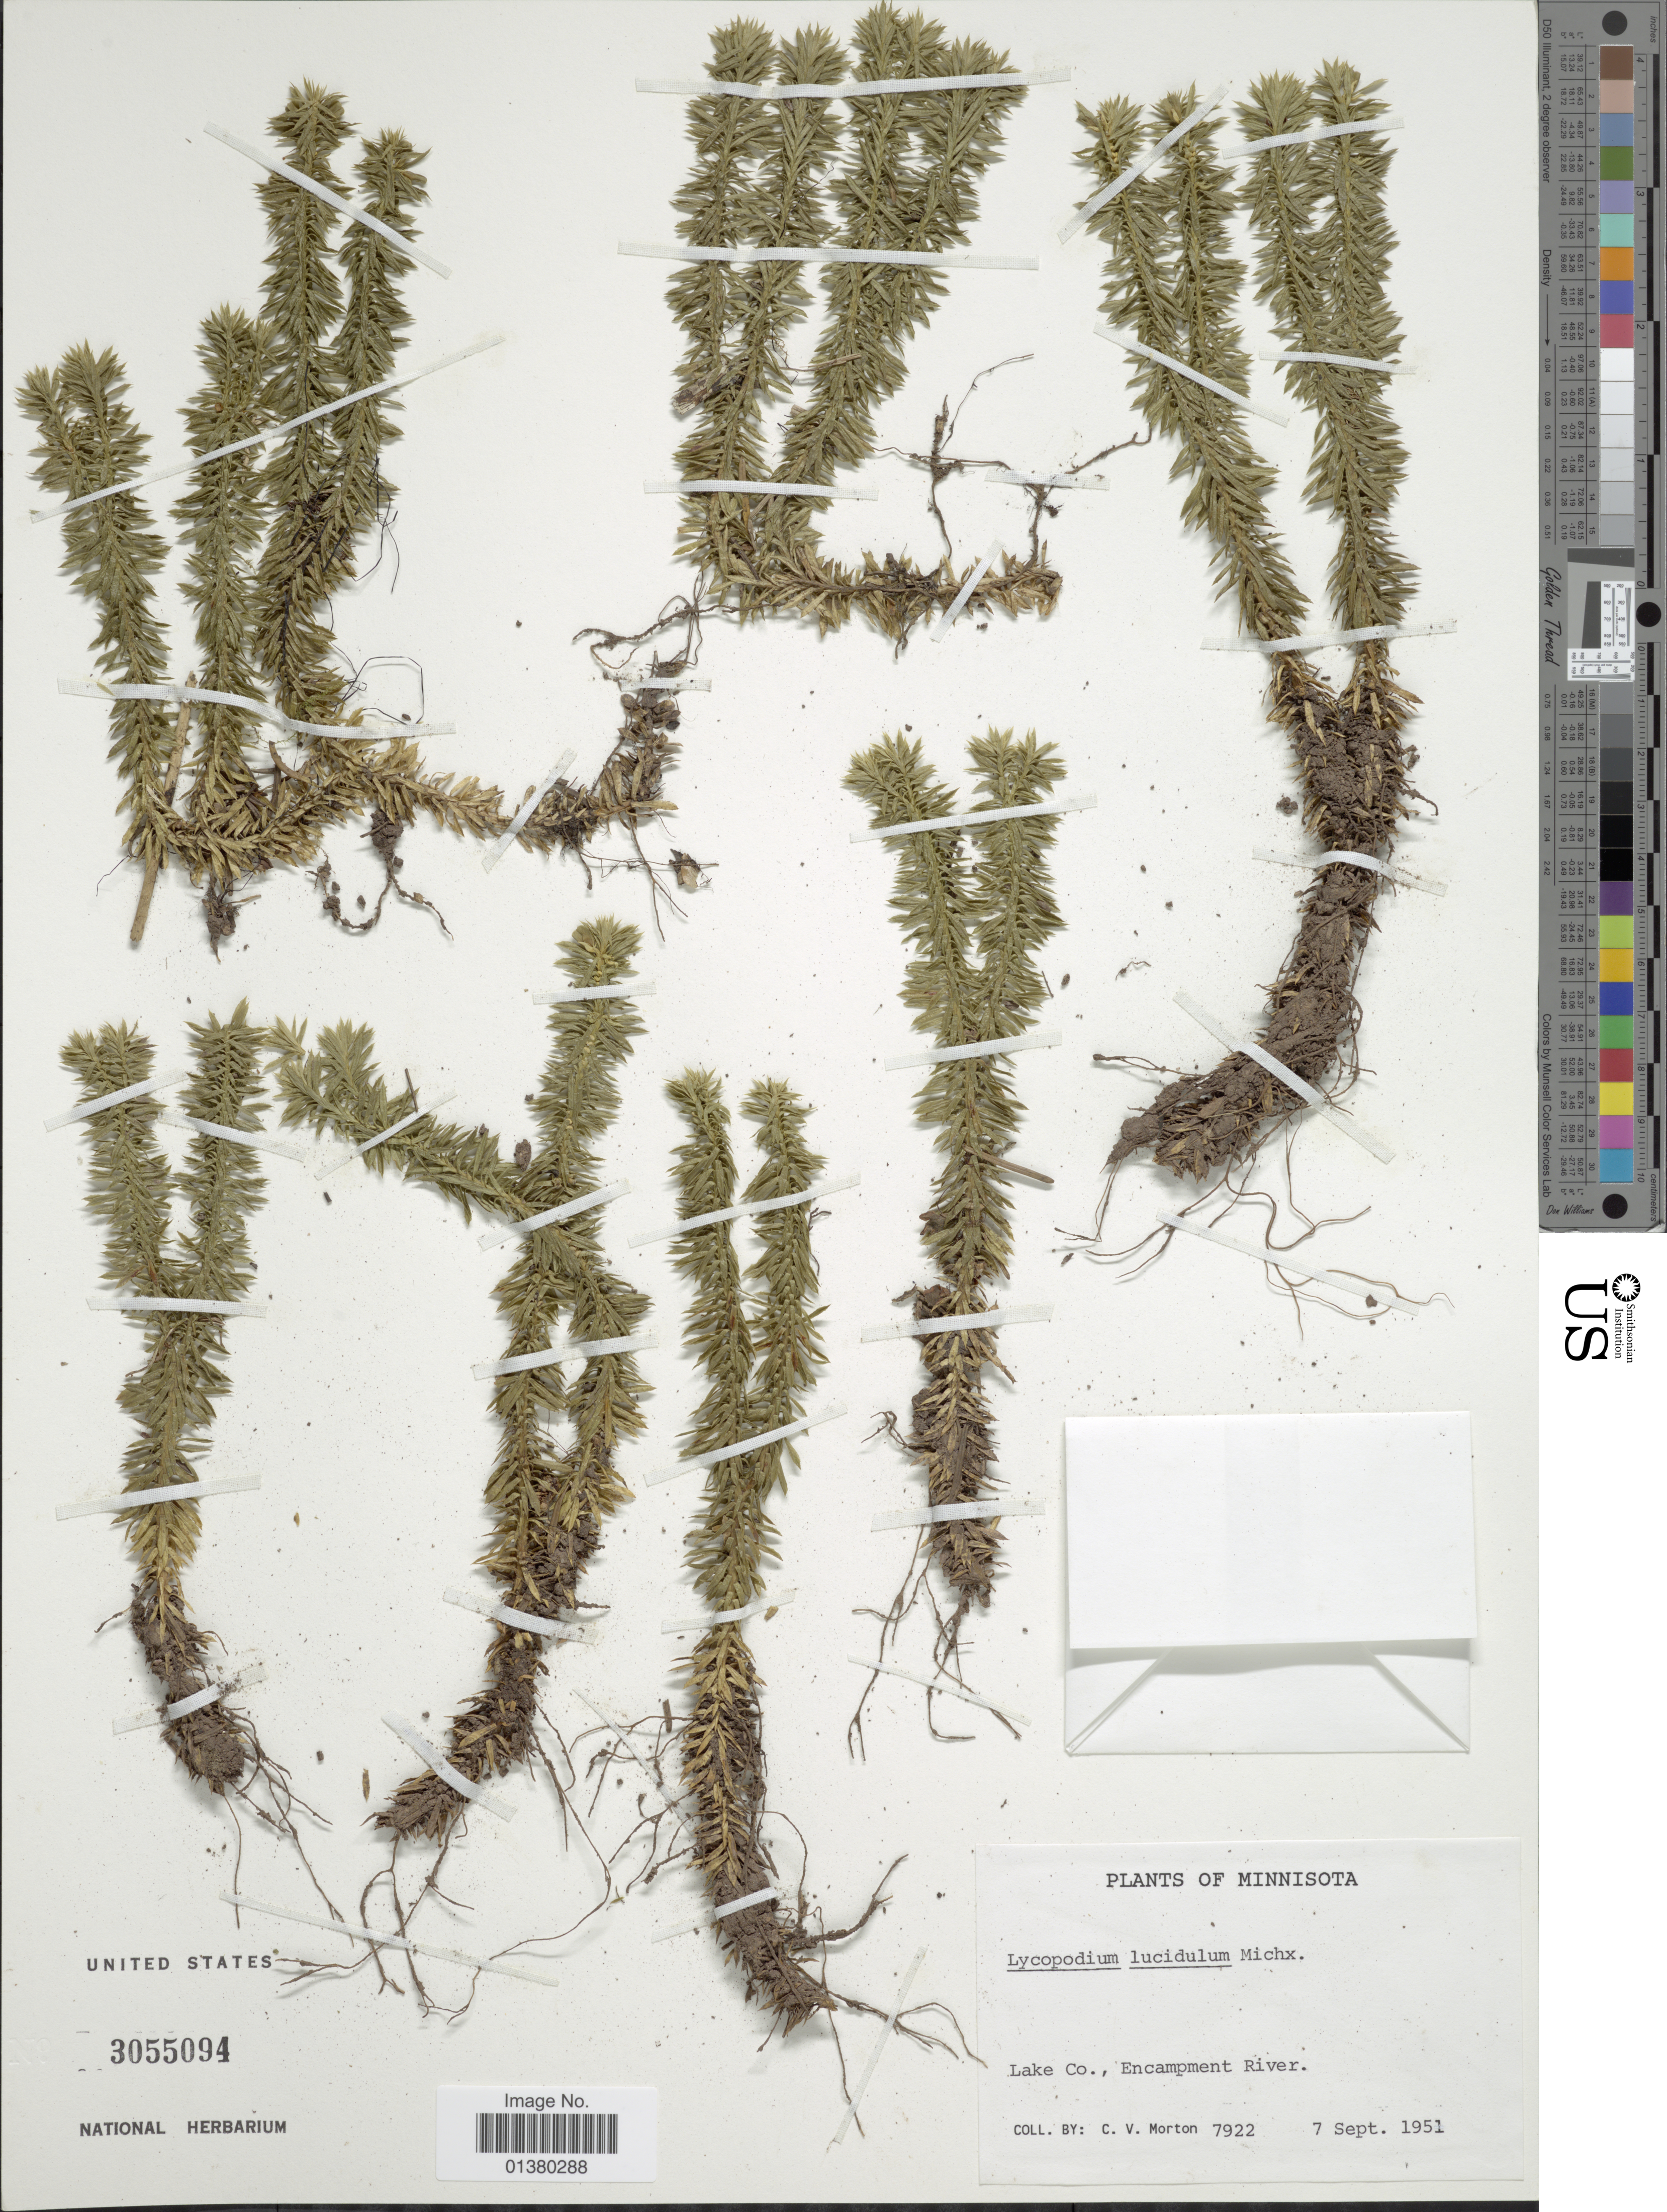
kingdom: Plantae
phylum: Tracheophyta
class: Lycopodiopsida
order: Lycopodiales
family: Lycopodiaceae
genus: Huperzia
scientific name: Huperzia lucidula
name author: (Michx.) Trevis.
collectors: C. V. Morton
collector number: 7922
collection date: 1951-09-07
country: United States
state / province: Minnesota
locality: Lake Co., Encampment River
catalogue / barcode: US 3055094